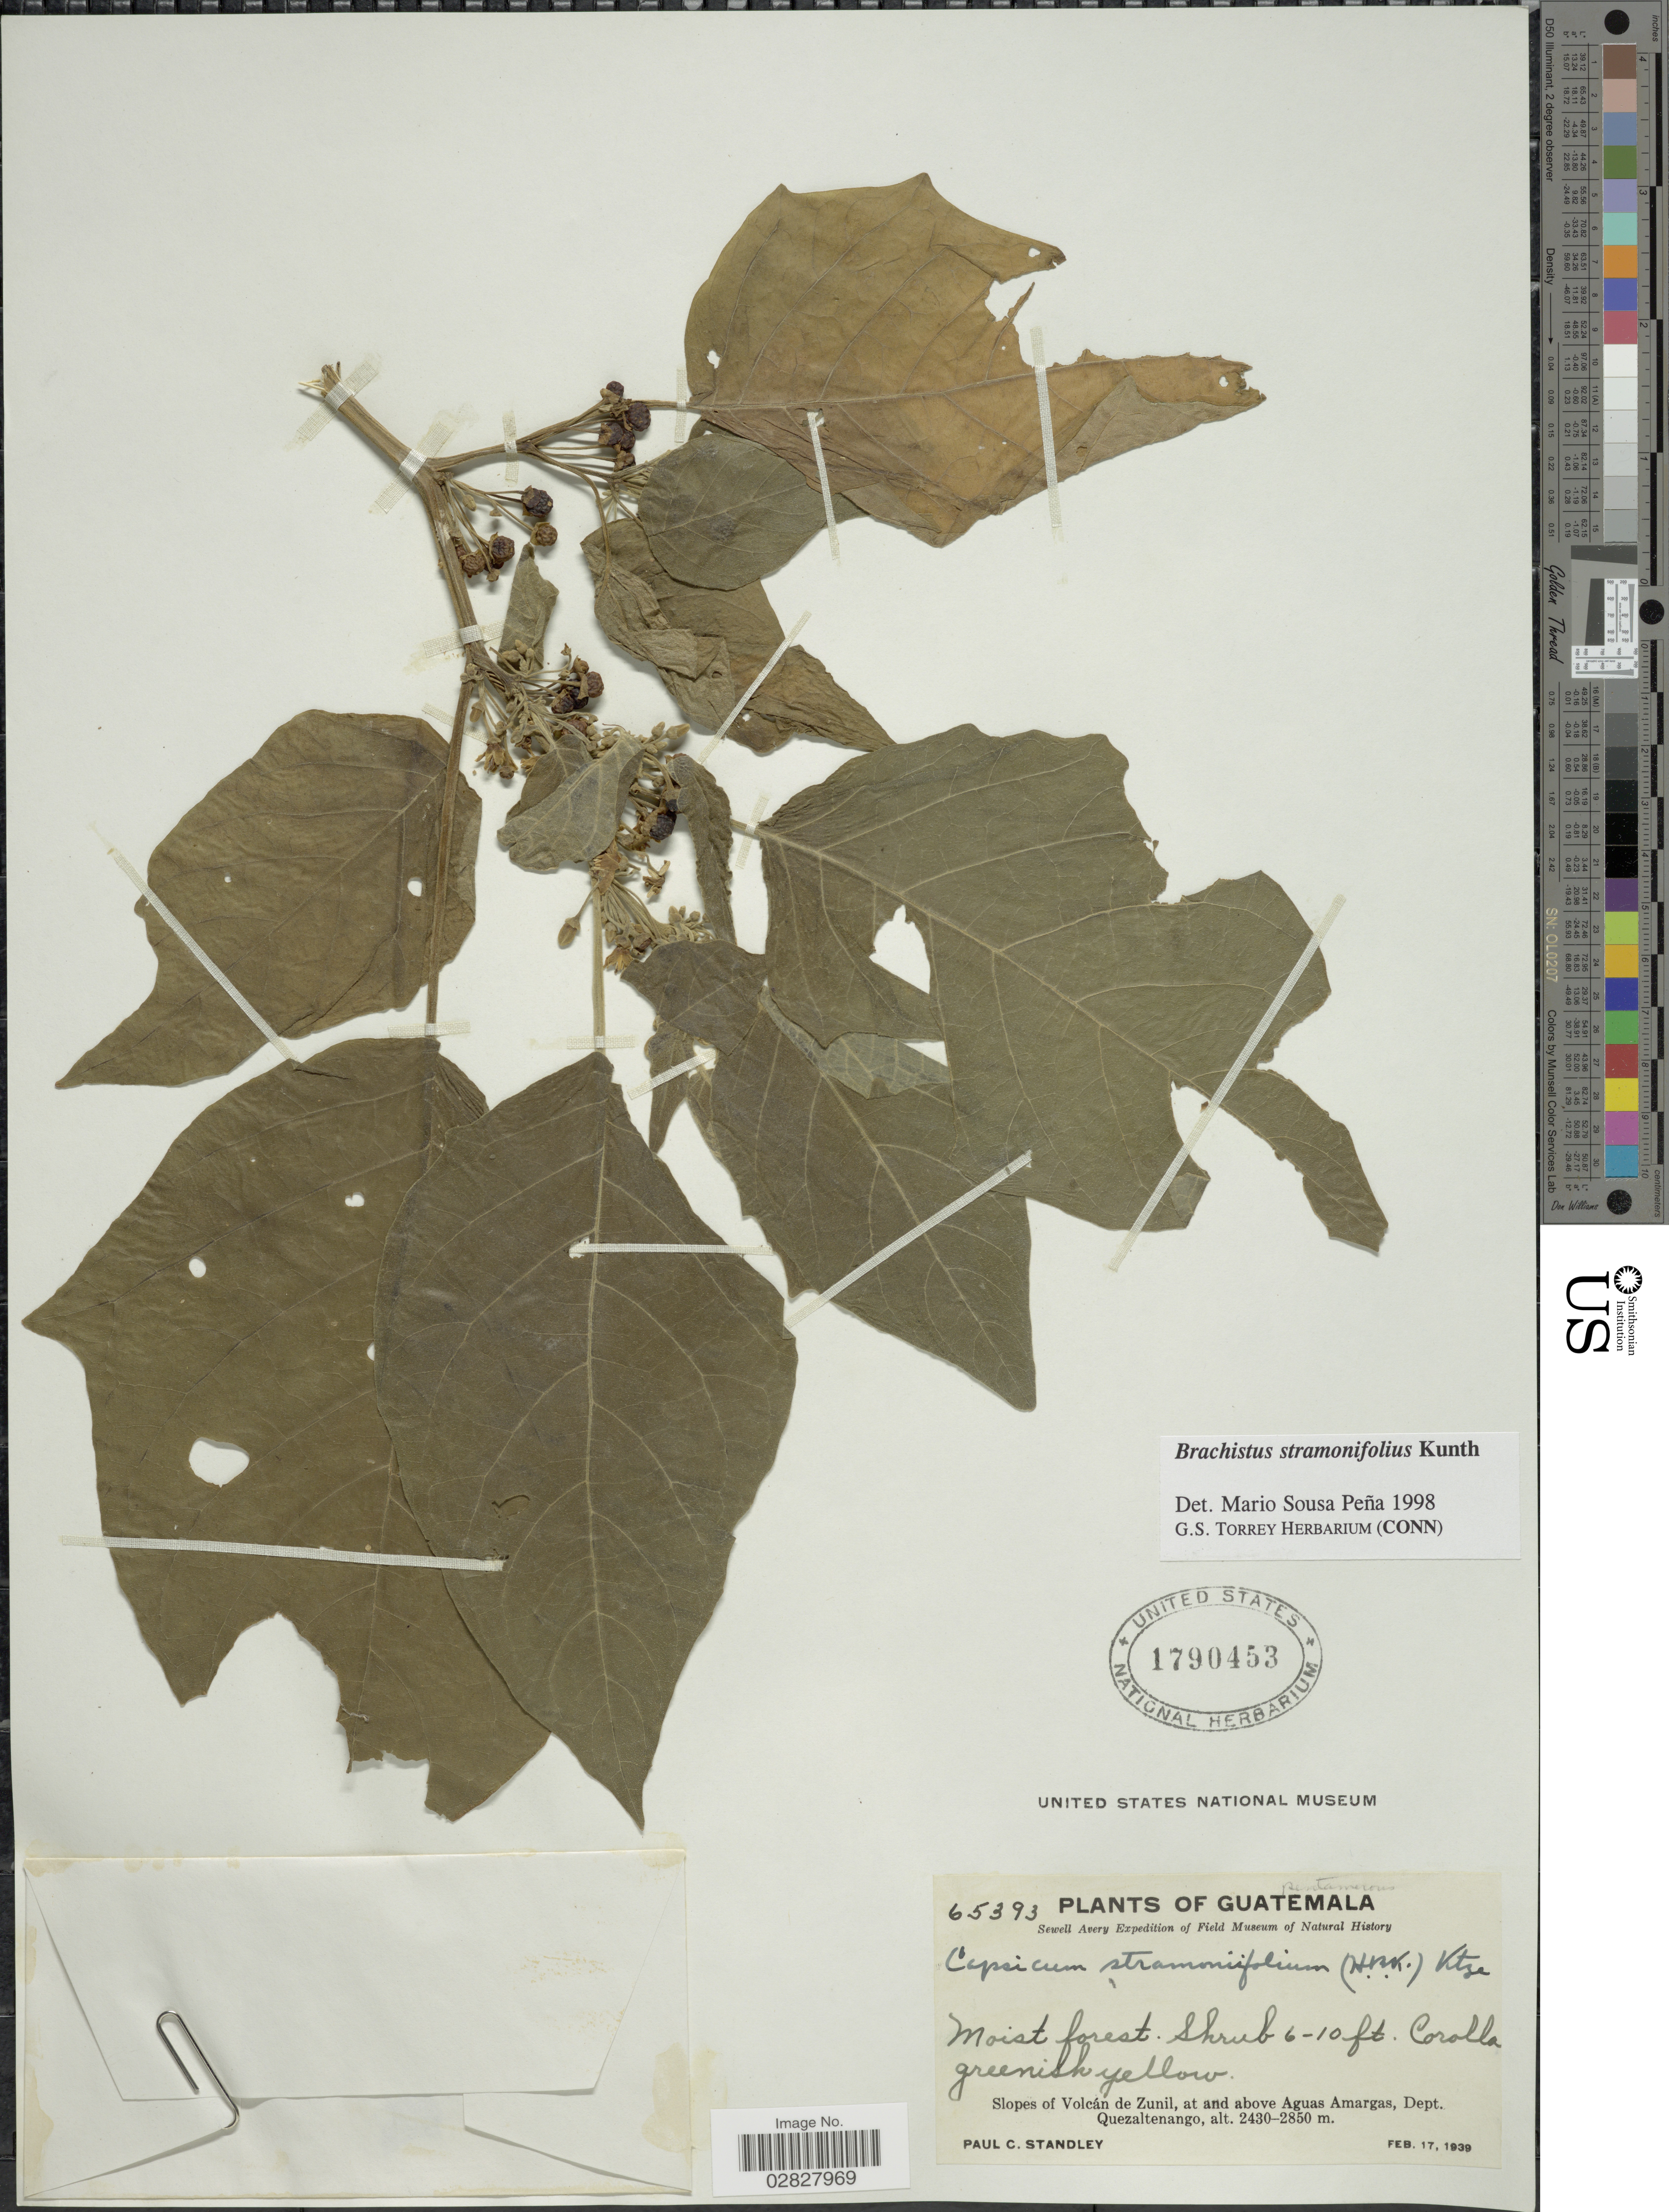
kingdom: Plantae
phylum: Tracheophyta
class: Magnoliopsida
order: Solanales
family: Solanaceae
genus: Brachistus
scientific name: Brachistus stramonifolius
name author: (Kunth) Miers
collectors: P. C. Standley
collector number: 65393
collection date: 1939-02-17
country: Guatemala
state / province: Quetzaltenango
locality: Slopes of Volcán de Zunil, at and above Aguas Amargas, Dept. Quezaltenango.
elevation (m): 2430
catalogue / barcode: US 1790453